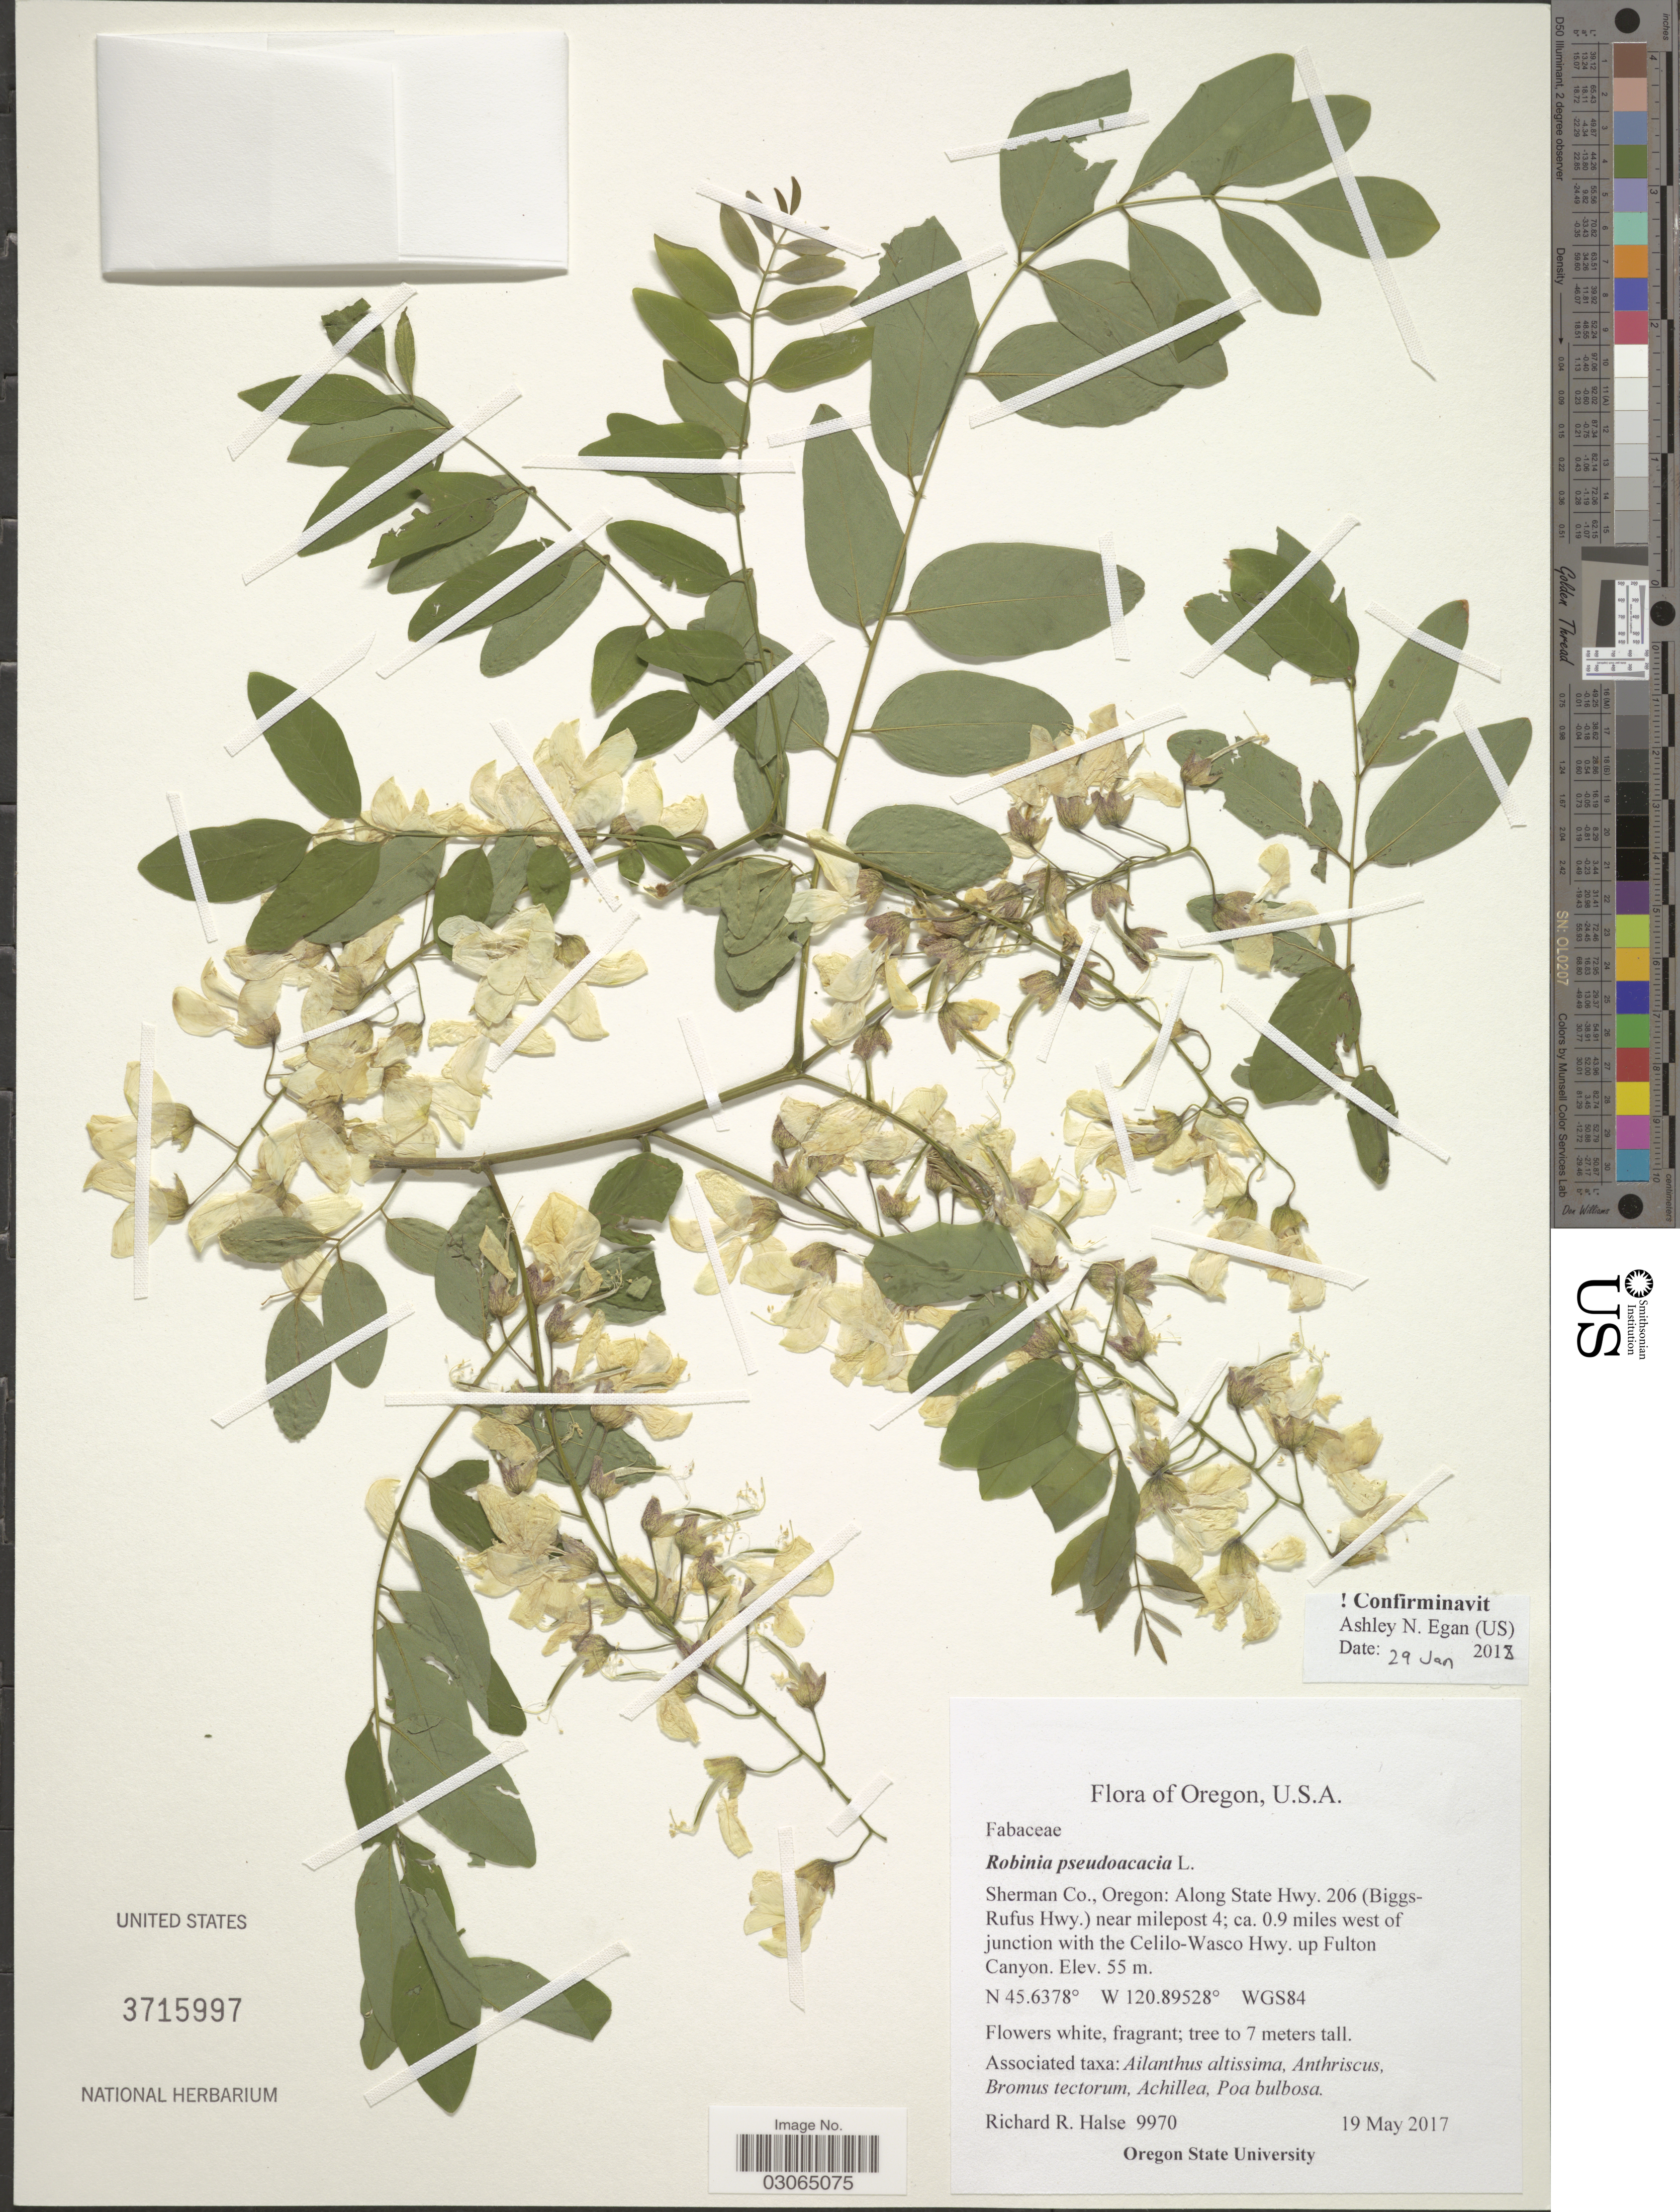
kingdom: Plantae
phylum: Tracheophyta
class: Magnoliopsida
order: Fabales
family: Fabaceae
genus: Robinia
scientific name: Robinia pseudoacacia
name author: L.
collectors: R. Halse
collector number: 9970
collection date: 2017-05-19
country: United States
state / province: Oregon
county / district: Sherman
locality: Sherman Co. Along State Hwy. 206 (Biggs-Rufus Hwy.) near milepost 4; ca. 0.9 mils west of junction with the Celilo-Wasco Hwy. up Fulton Canyon.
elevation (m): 55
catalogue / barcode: US 3715997